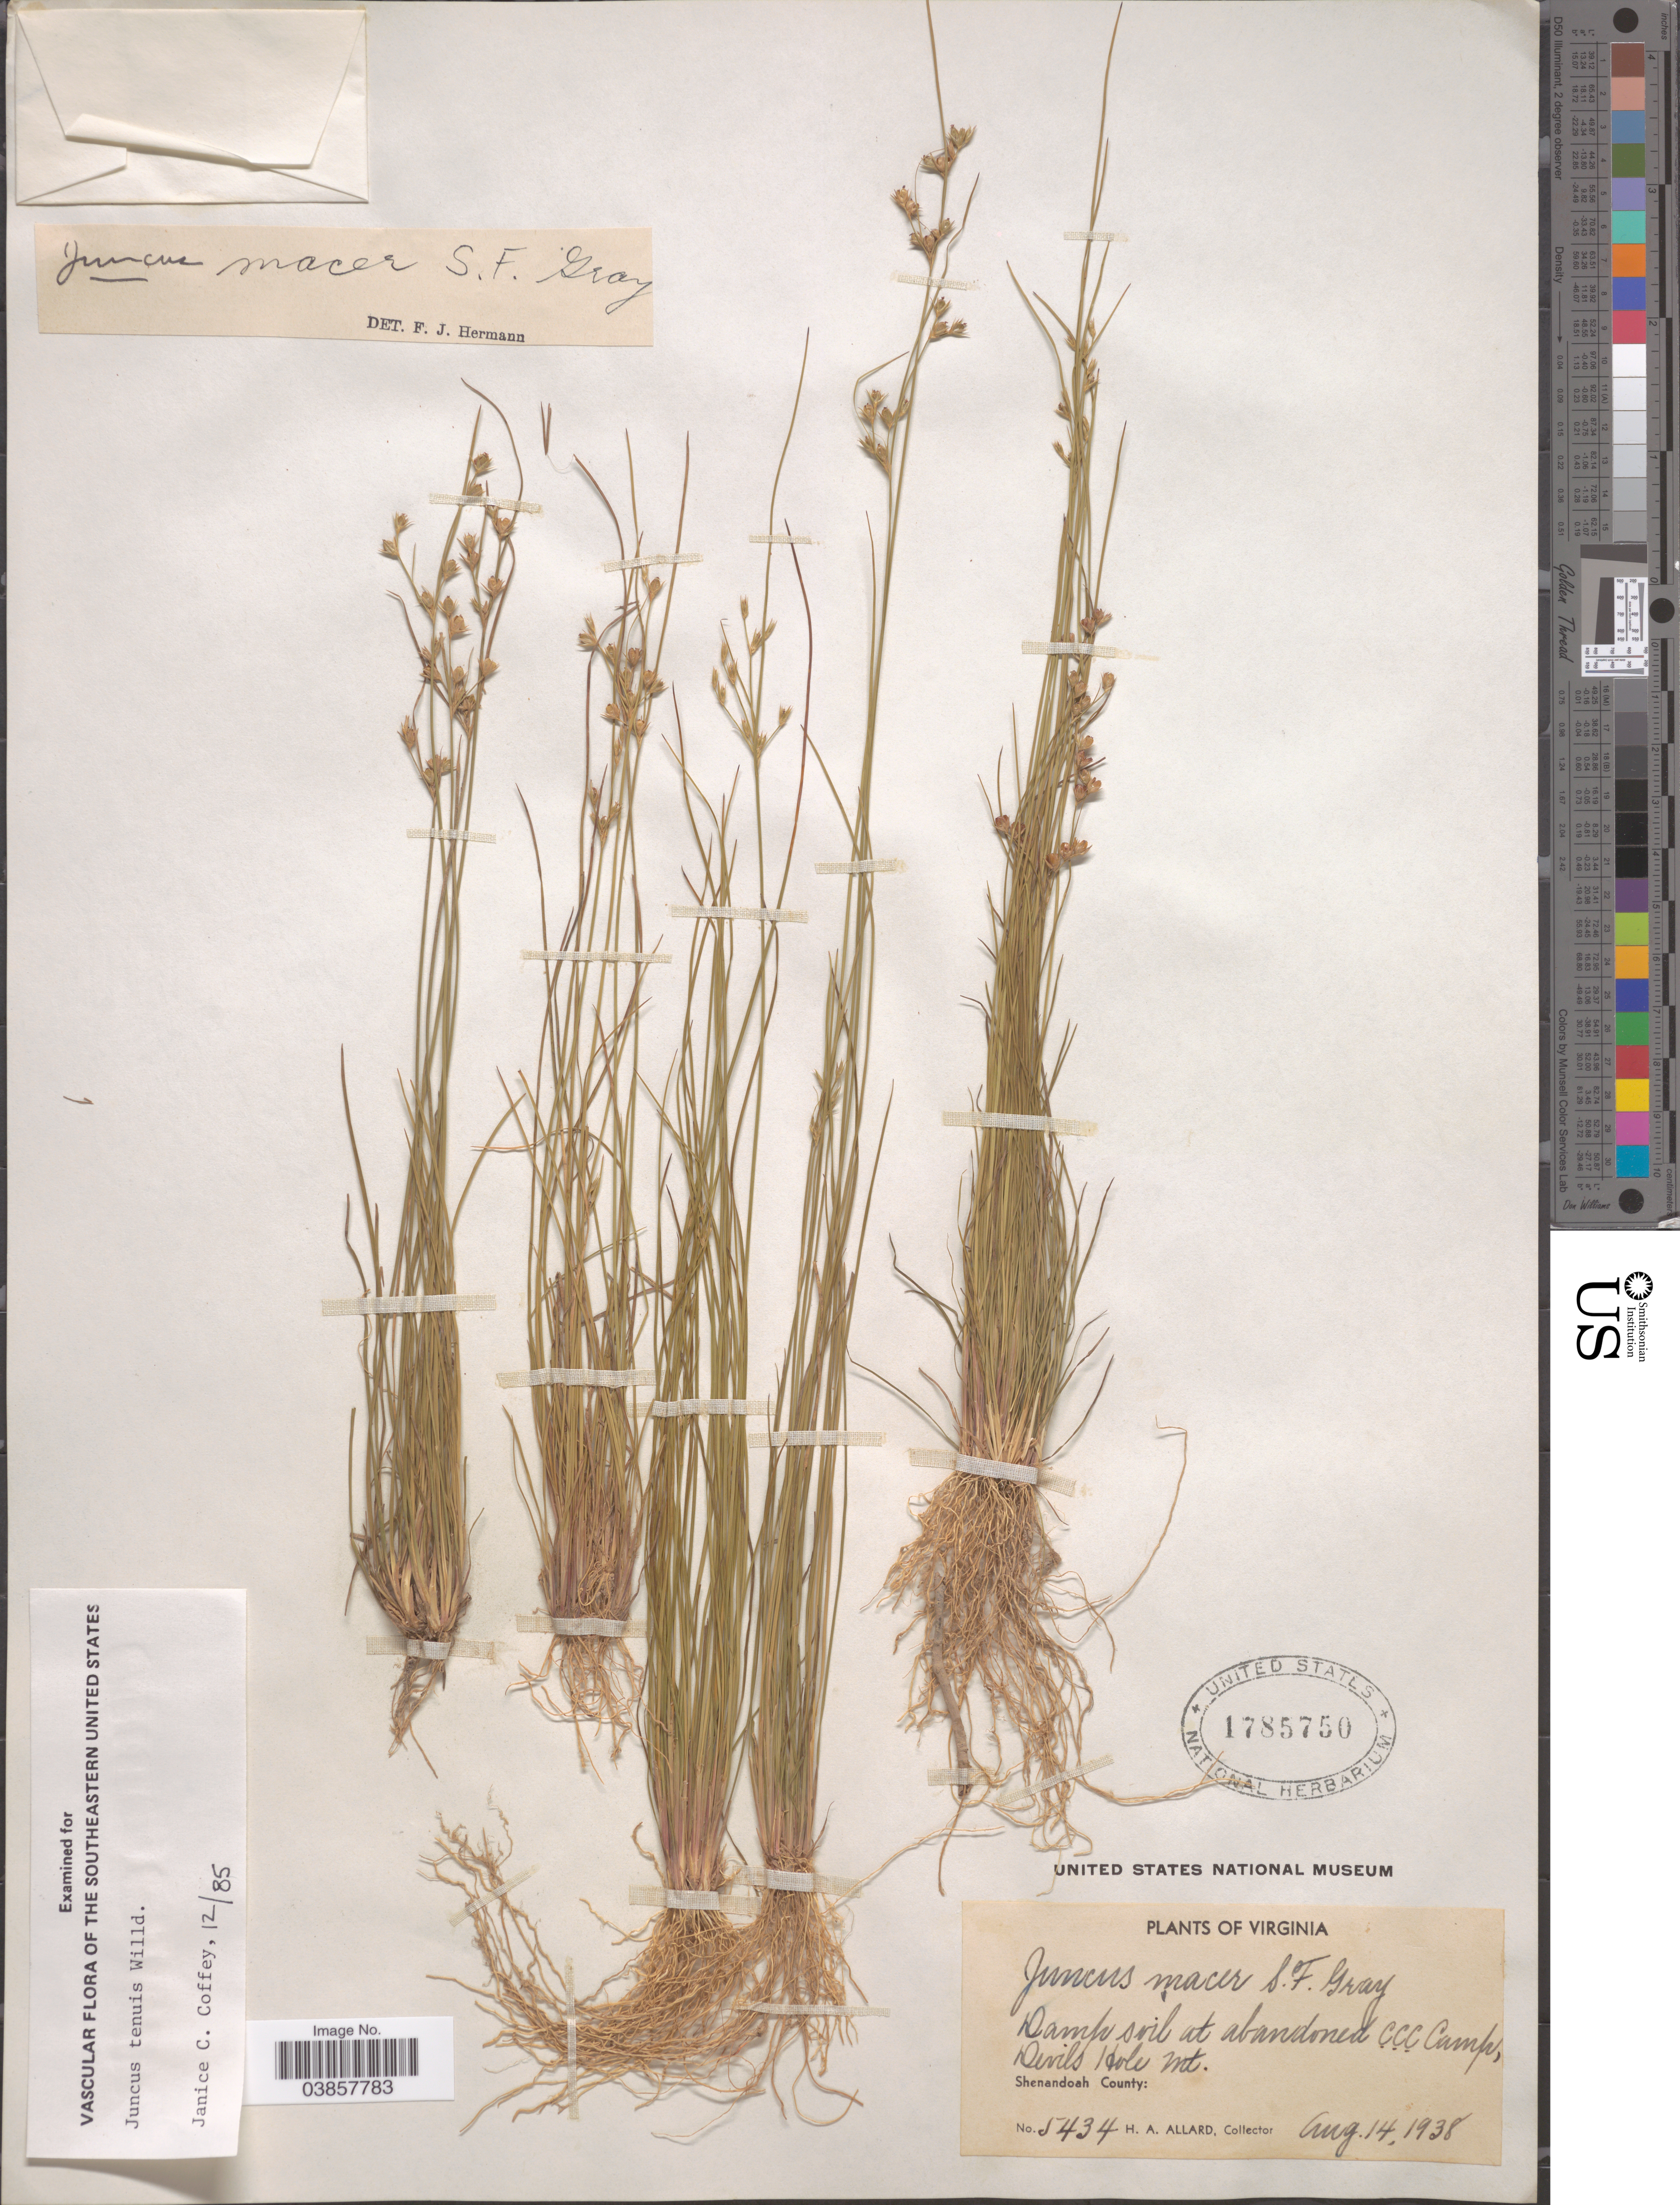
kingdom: Plantae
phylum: Tracheophyta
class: Liliopsida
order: Poales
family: Juncaceae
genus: Juncus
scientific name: Juncus tenuis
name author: Willd.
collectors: H. A. Allard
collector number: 5434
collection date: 1938-08-14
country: United States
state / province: Virginia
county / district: Shenandoah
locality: Damp soil at abandoned CCC Camp, Devils Hole Mt. Shenandoah County.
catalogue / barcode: US 1785750